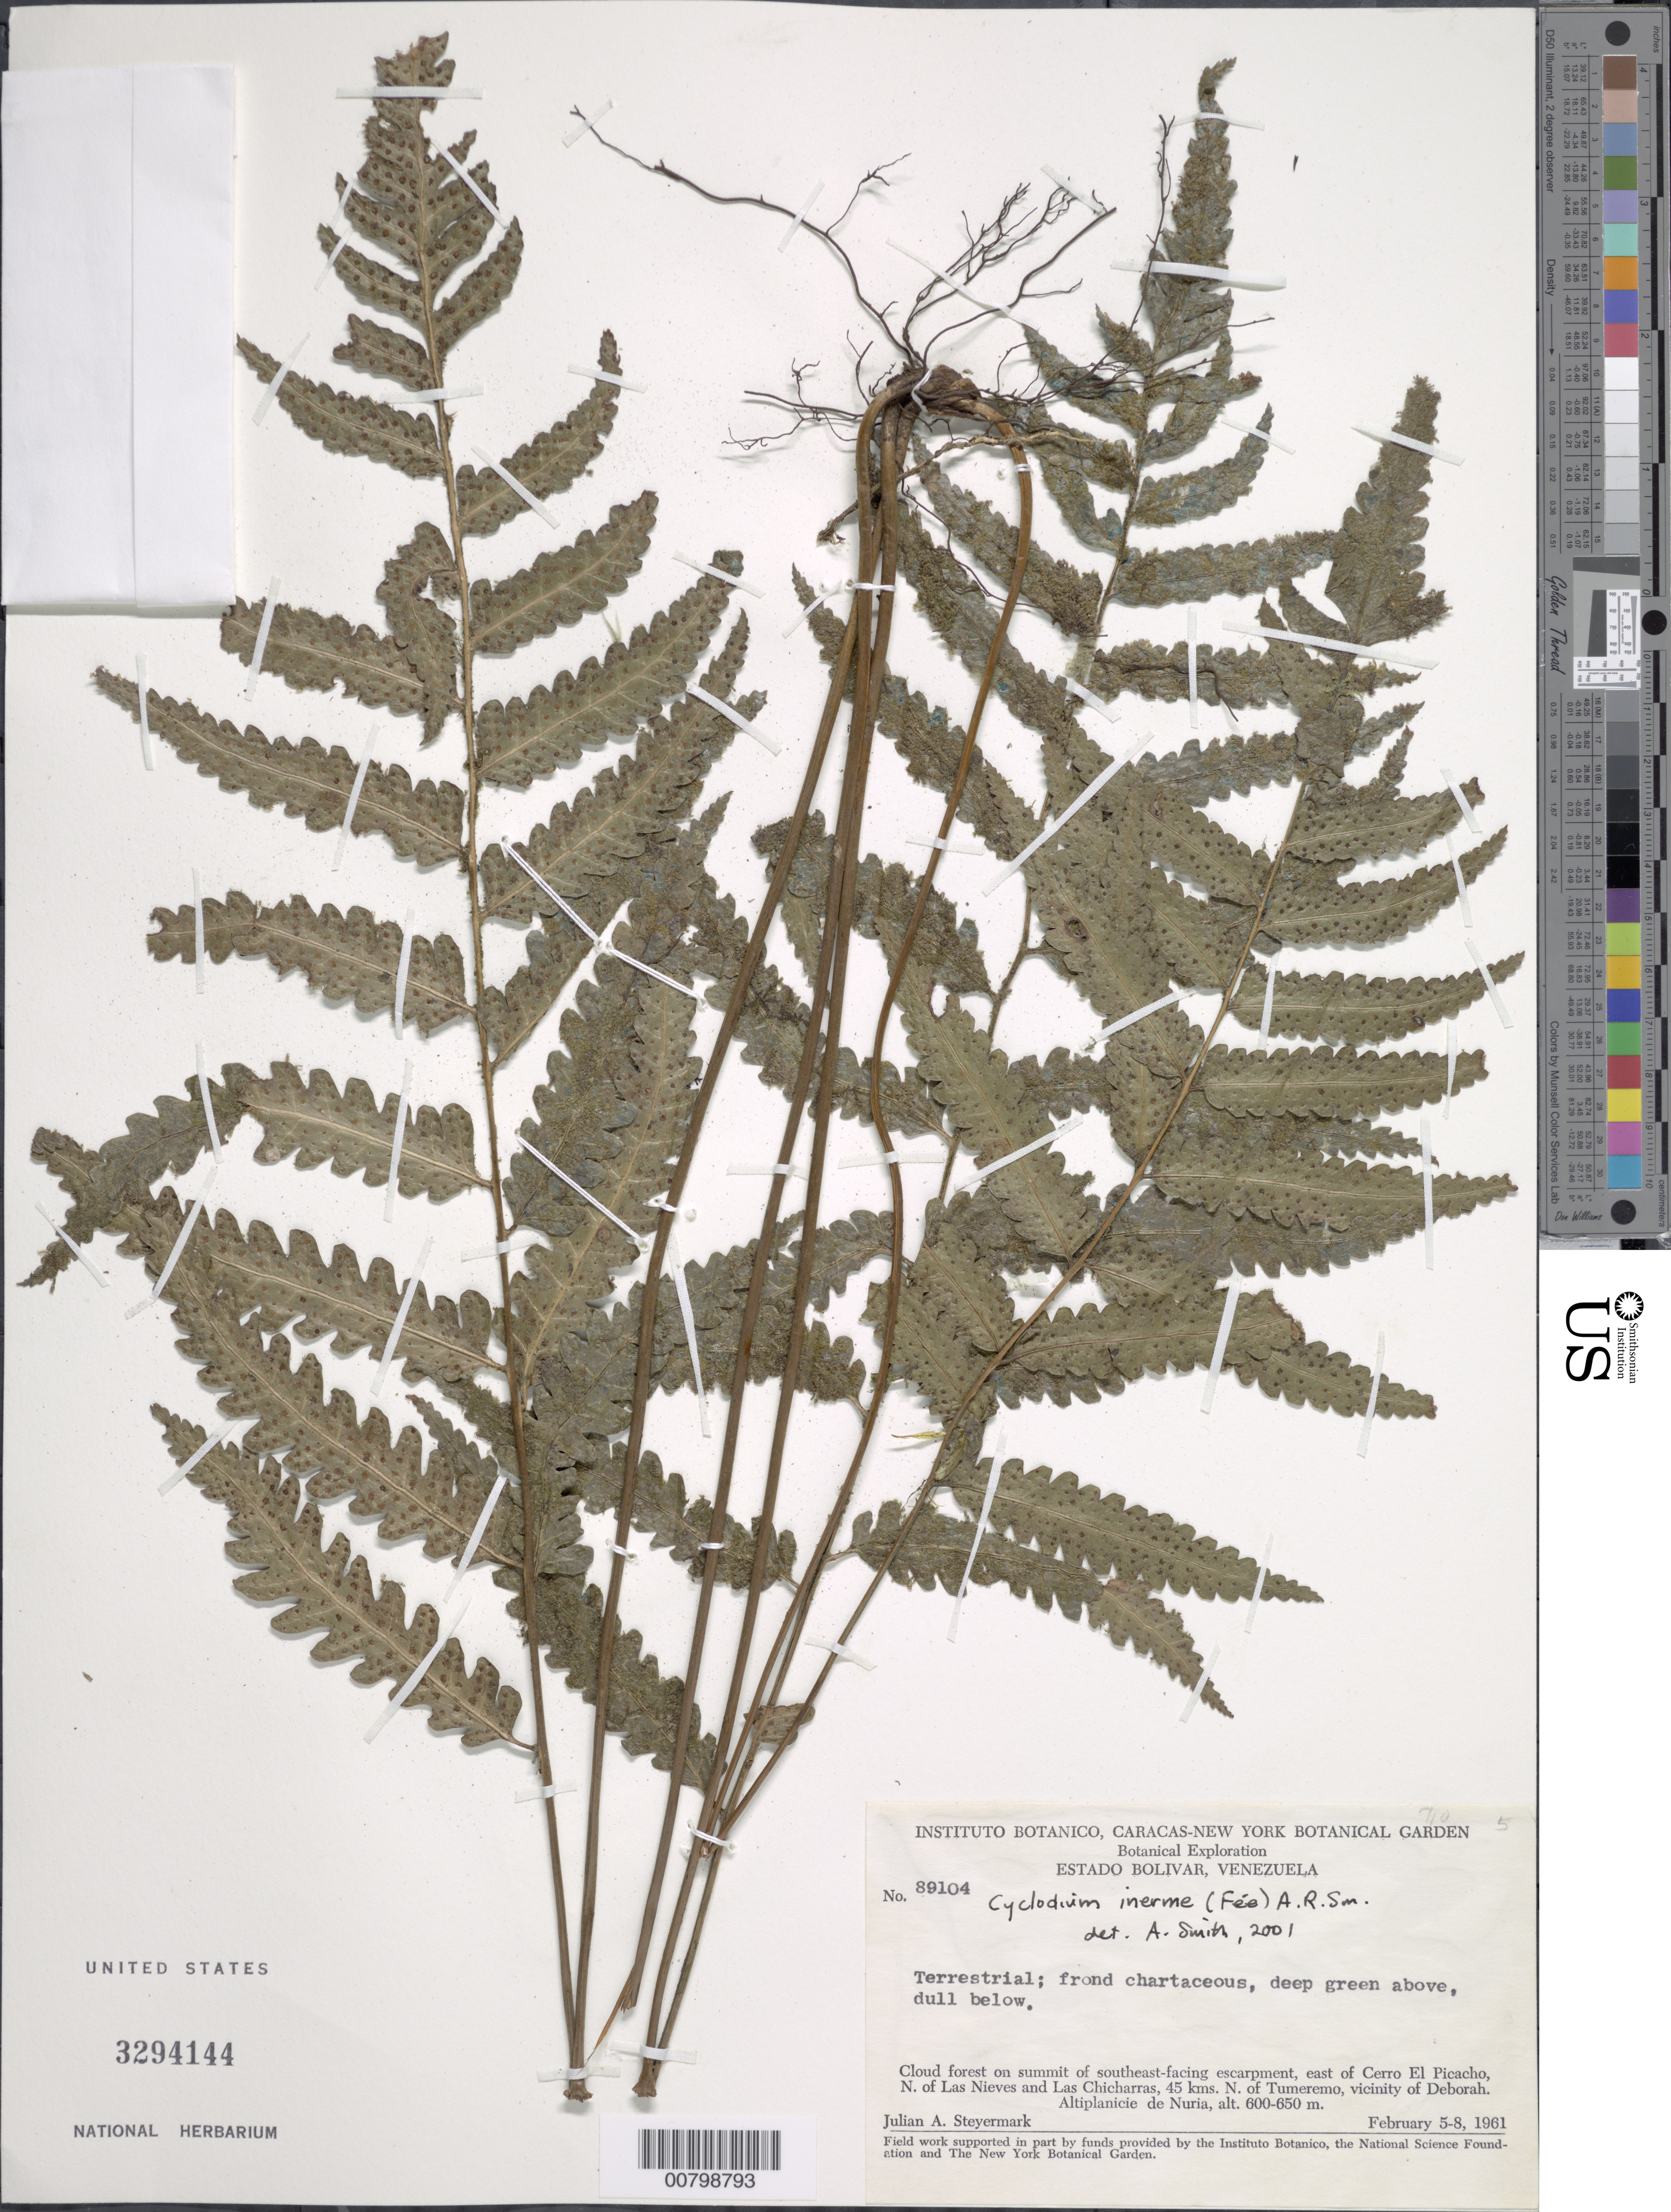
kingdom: Plantae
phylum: Tracheophyta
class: Polypodiopsida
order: Polypodiales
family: Dryopteridaceae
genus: Cyclodium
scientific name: Cyclodium inerme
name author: (Fée) A.R. Sm.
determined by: Smith, Alan R., (UC)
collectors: J. Steyermark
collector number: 89104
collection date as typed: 5-Feb-61 to 8-Feb-61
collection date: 1961-02-05/1961-02-08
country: Venezuela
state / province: Bolívar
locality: Cerro El Picacho, N of Las Nieves & Las Chicharras, 45 km N of Tumeremo, vic of Deborah, Altiplanicie de Nuria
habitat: Cloud forest on summit of SE facing escarpment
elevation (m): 600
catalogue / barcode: US 3294144